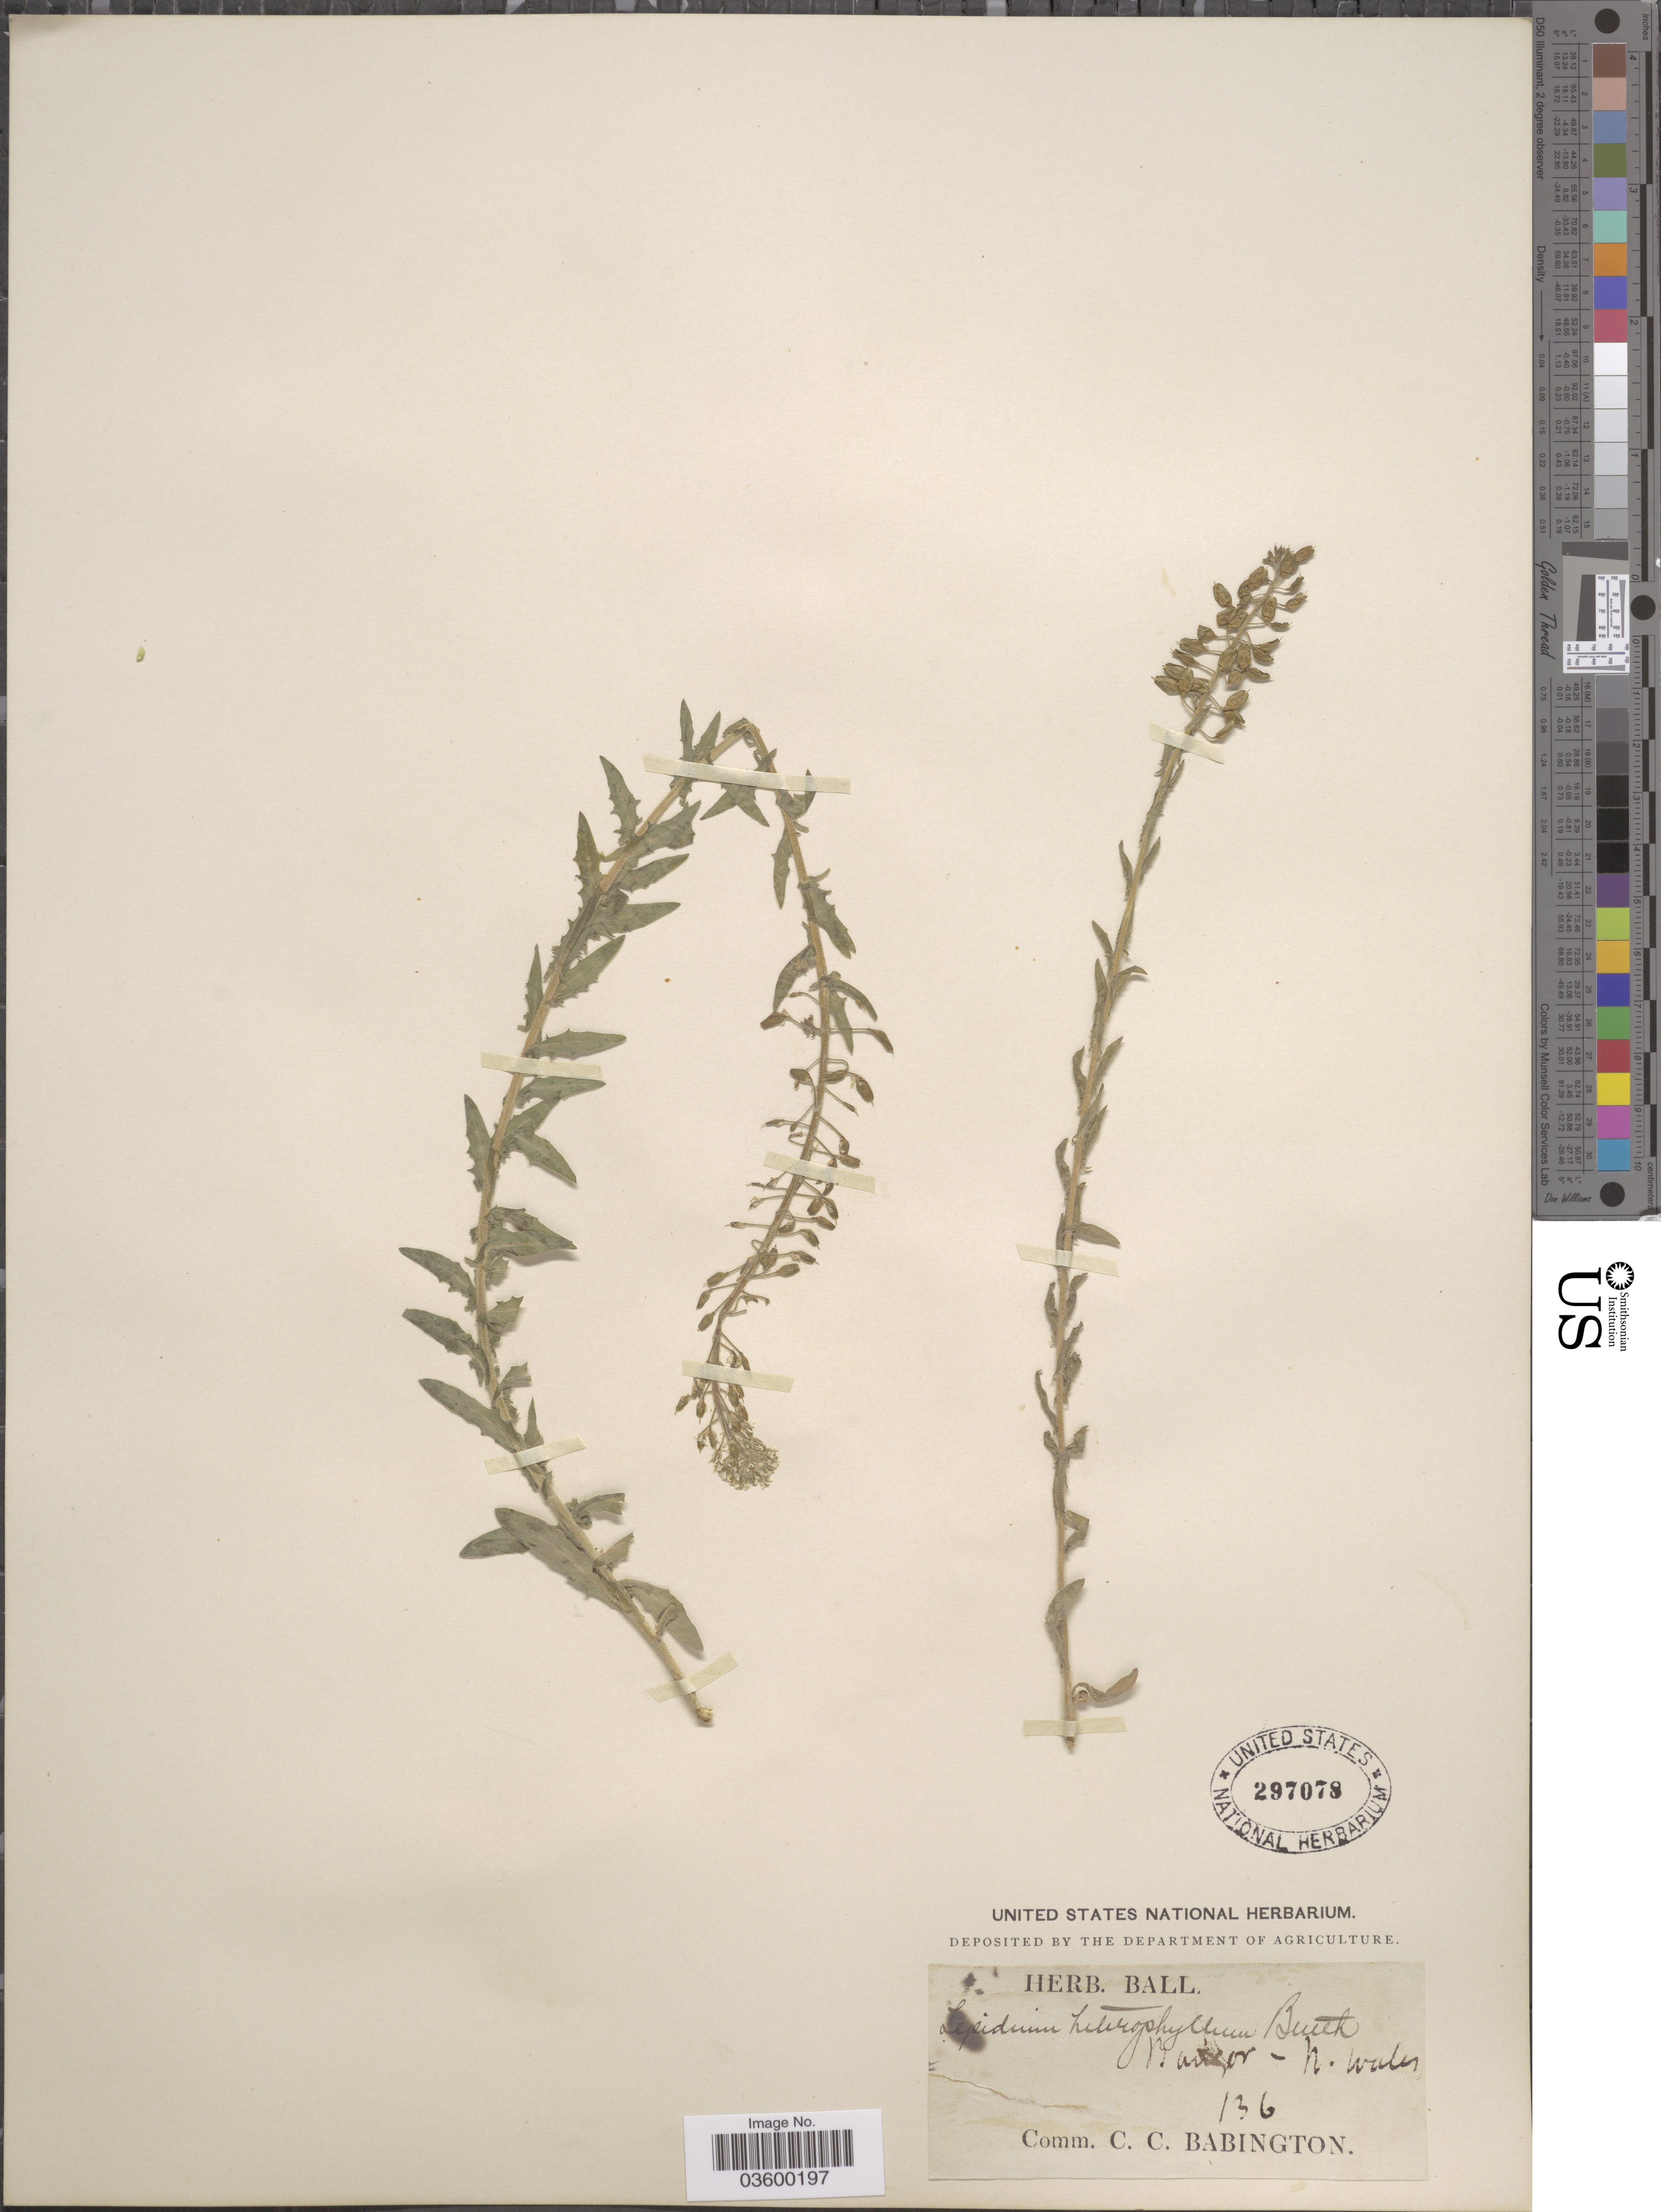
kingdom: Plantae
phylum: Tracheophyta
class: Magnoliopsida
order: Brassicales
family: Brassicaceae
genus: Lepidium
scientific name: Lepidium heterophyllum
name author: Benth.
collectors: ex herb. Ball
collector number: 136?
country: United Kingdom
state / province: Wales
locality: Bangor - N. wales.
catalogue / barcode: US 297078